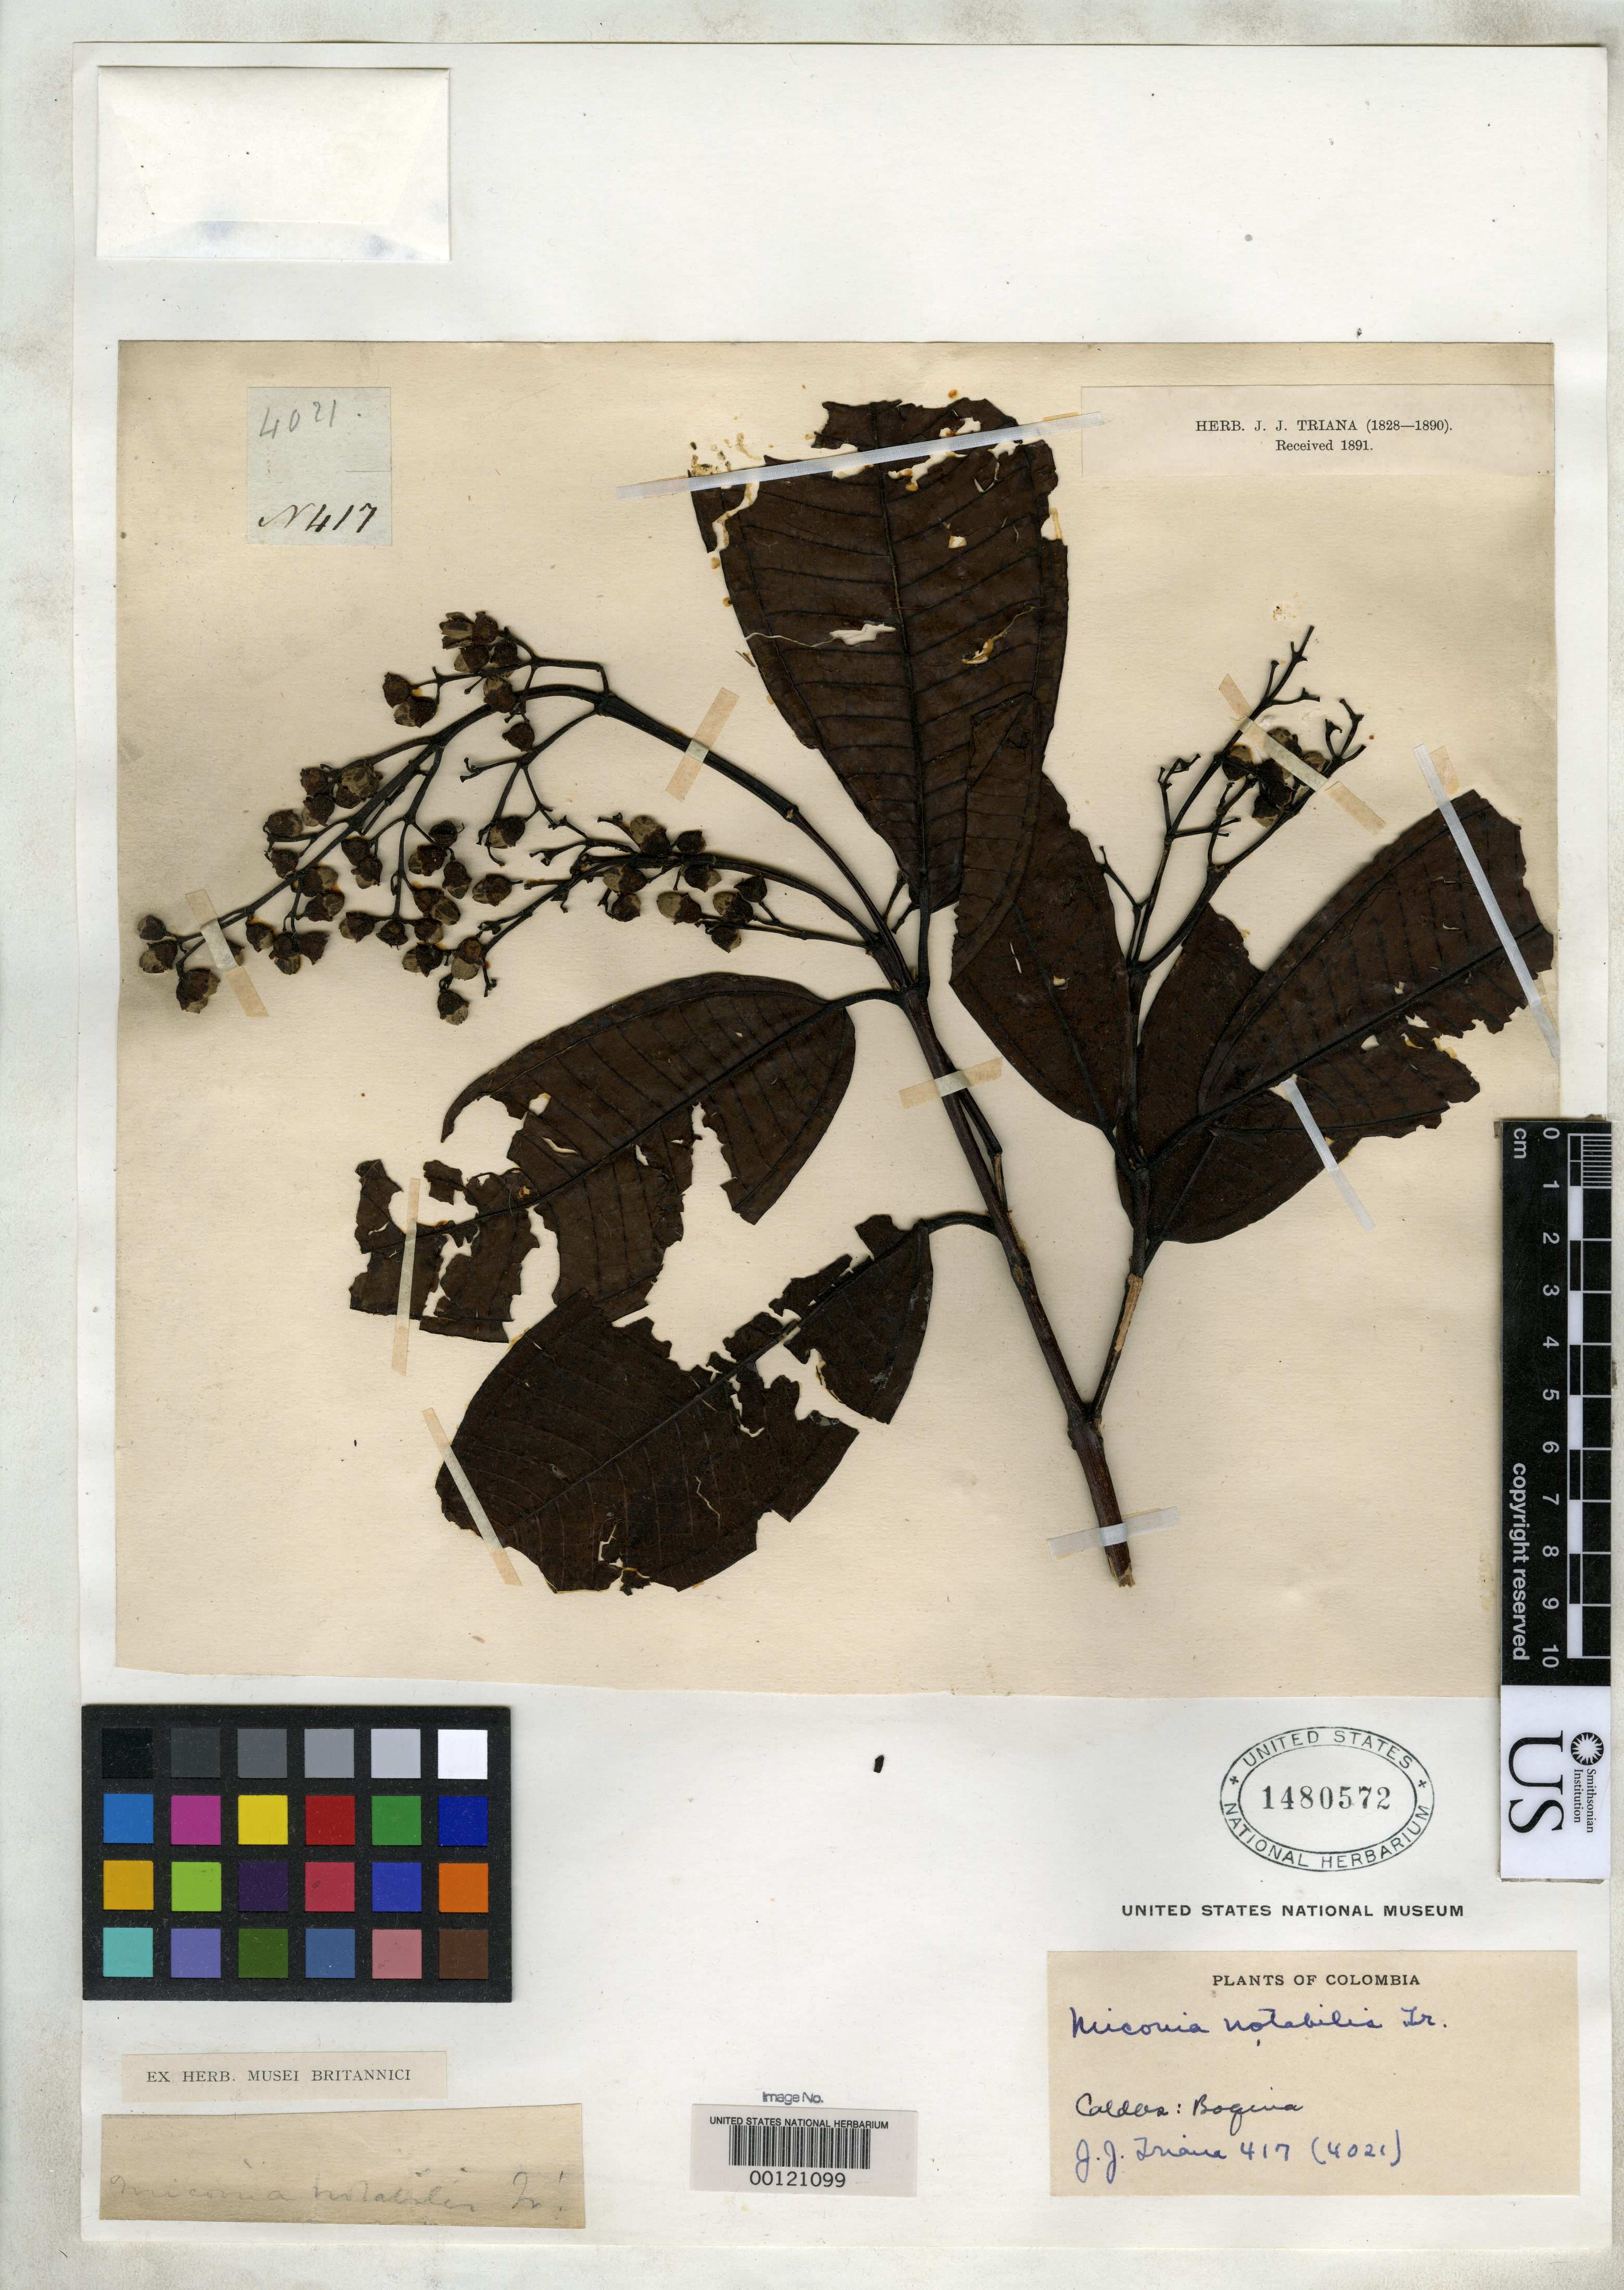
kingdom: Plantae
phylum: Tracheophyta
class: Magnoliopsida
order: Myrtales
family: Melastomataceae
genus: Miconia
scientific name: Miconia notabilis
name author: Triana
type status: Isosyntype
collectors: J. J. Triana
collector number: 4021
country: Colombia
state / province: Caldas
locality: Boquia.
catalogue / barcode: US 1480572